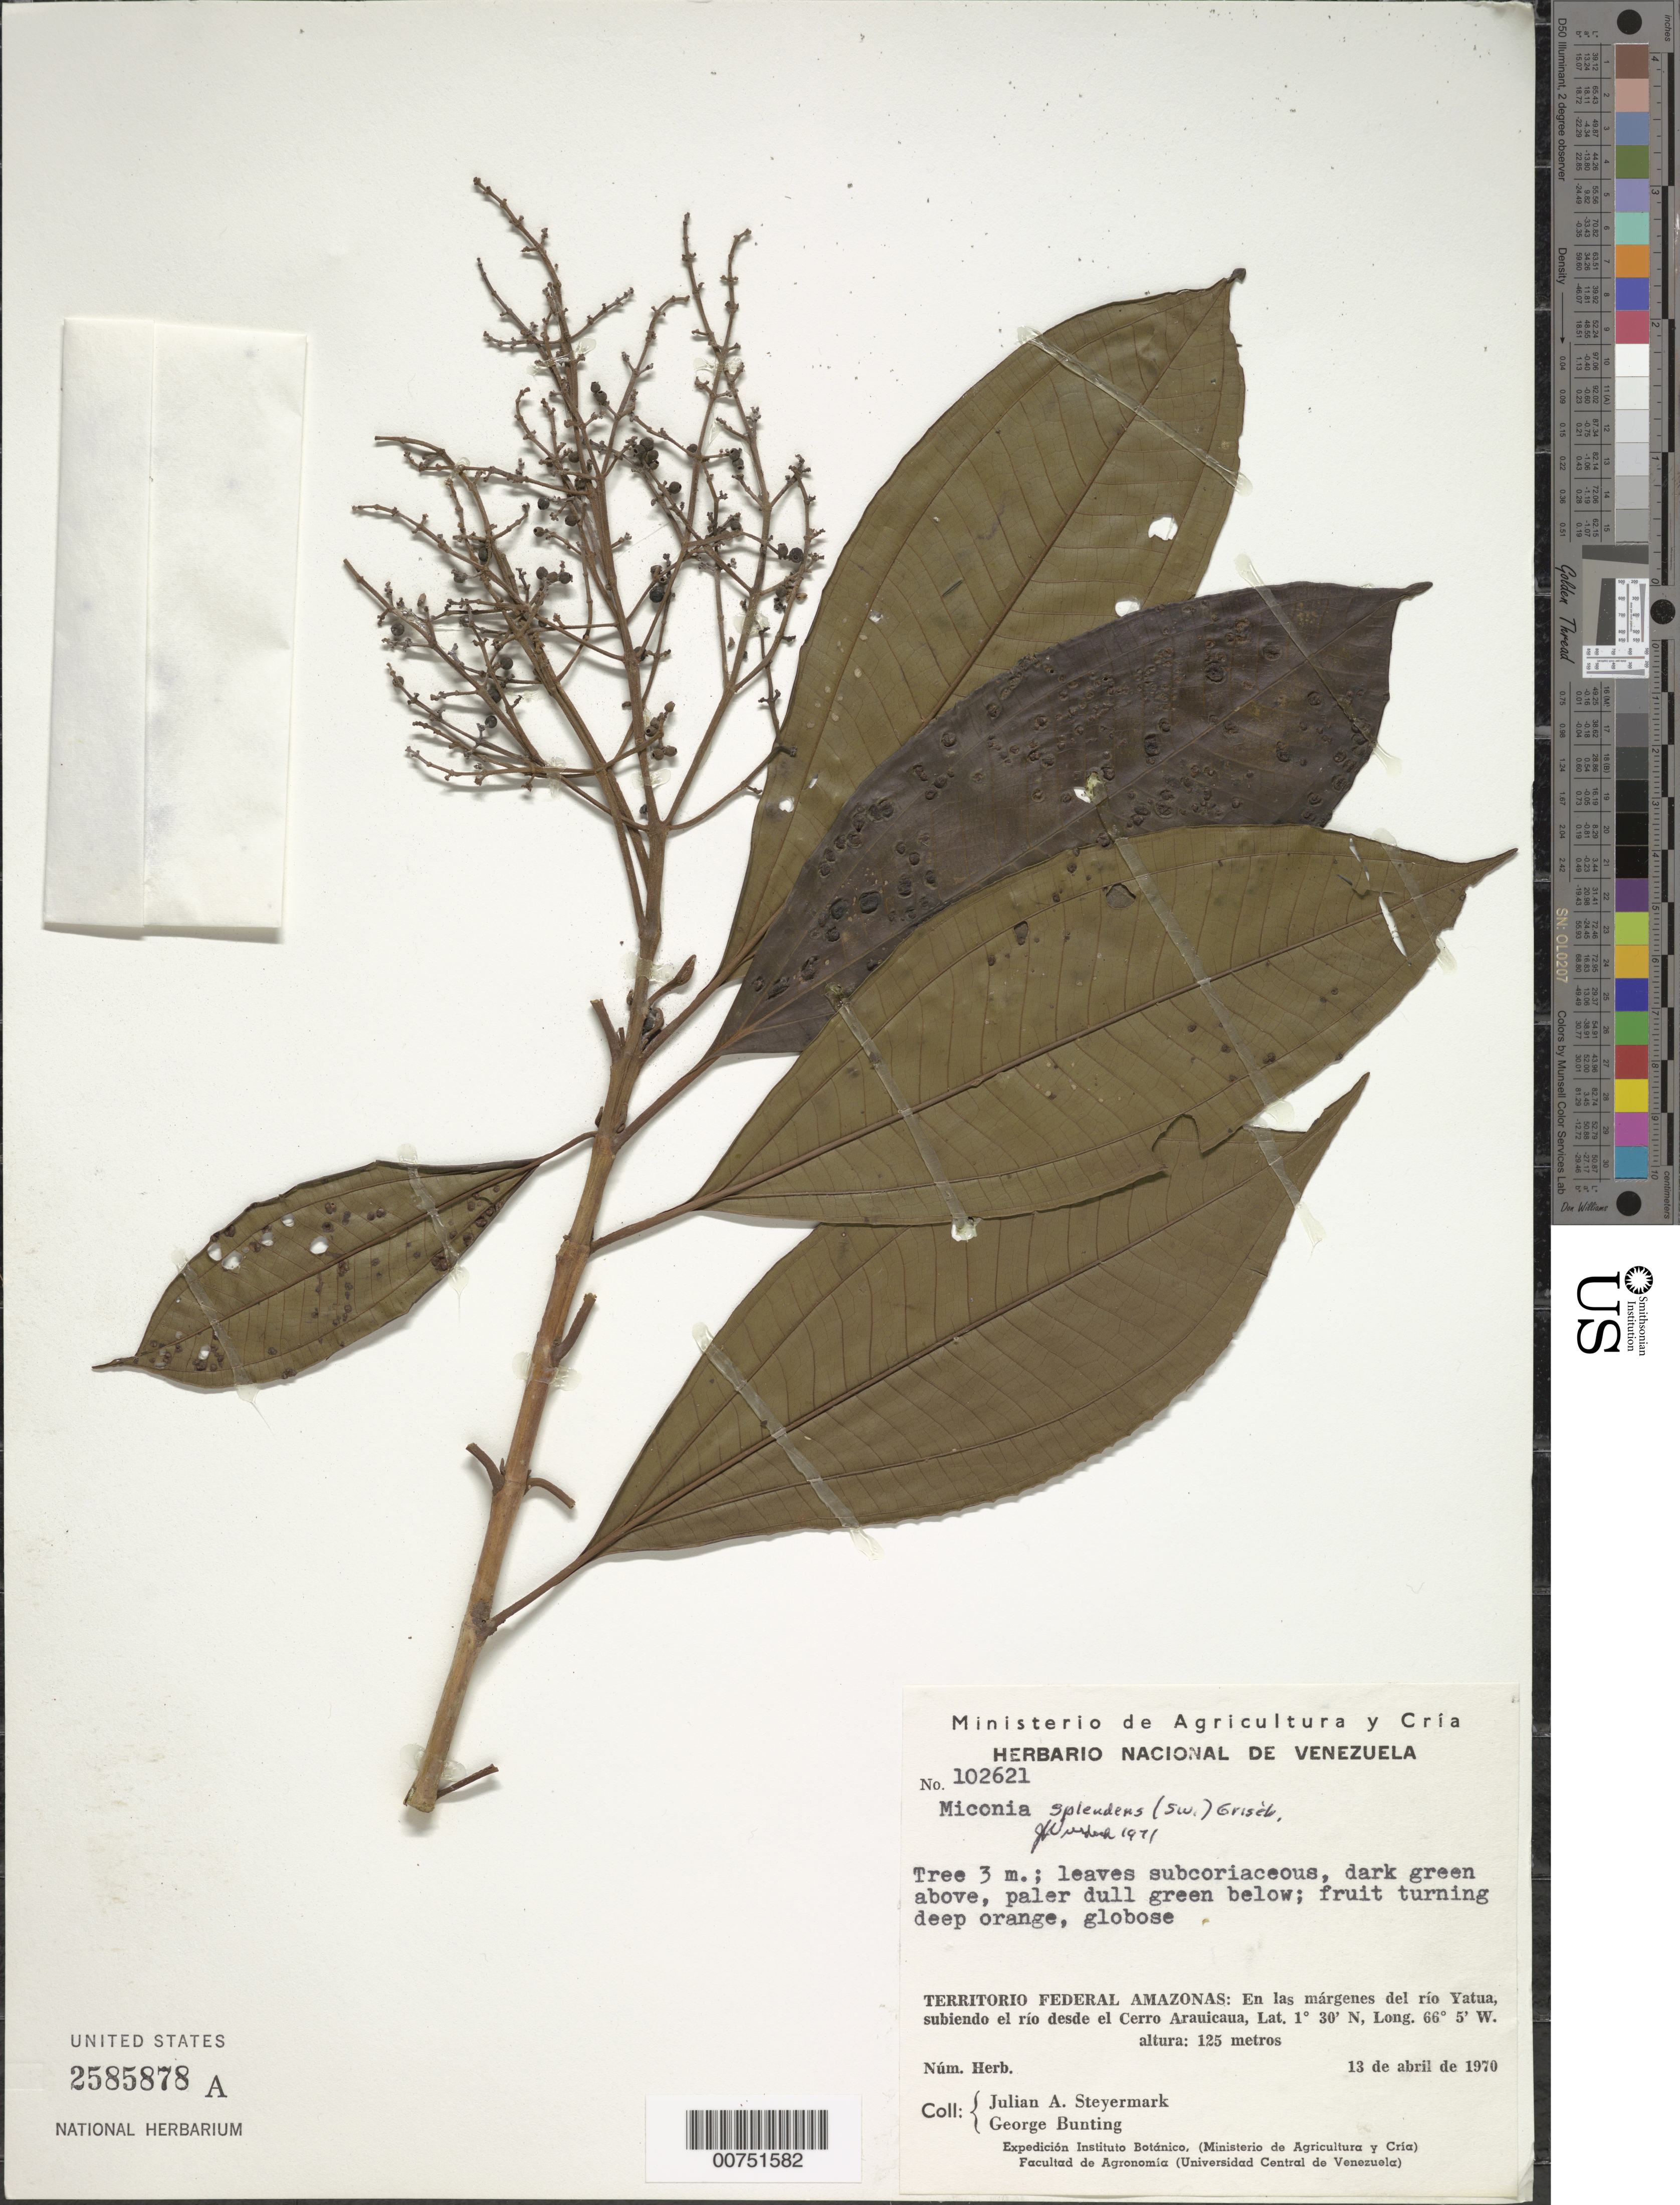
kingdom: Plantae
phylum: Tracheophyta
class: Magnoliopsida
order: Myrtales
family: Melastomataceae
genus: Miconia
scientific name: Miconia splendens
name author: (Sw.) Griseb.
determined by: Wurdack, John J., (US), US (UNITED STATES)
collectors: J. Steyermark & G. S. Bunting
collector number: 102621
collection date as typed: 13-Apr-70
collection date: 1970-04-13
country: Venezuela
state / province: Amazonas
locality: Rió Yatua, subiendo el río desde el Cerro Arauicaua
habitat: River edge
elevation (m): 125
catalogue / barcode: US 2585878A